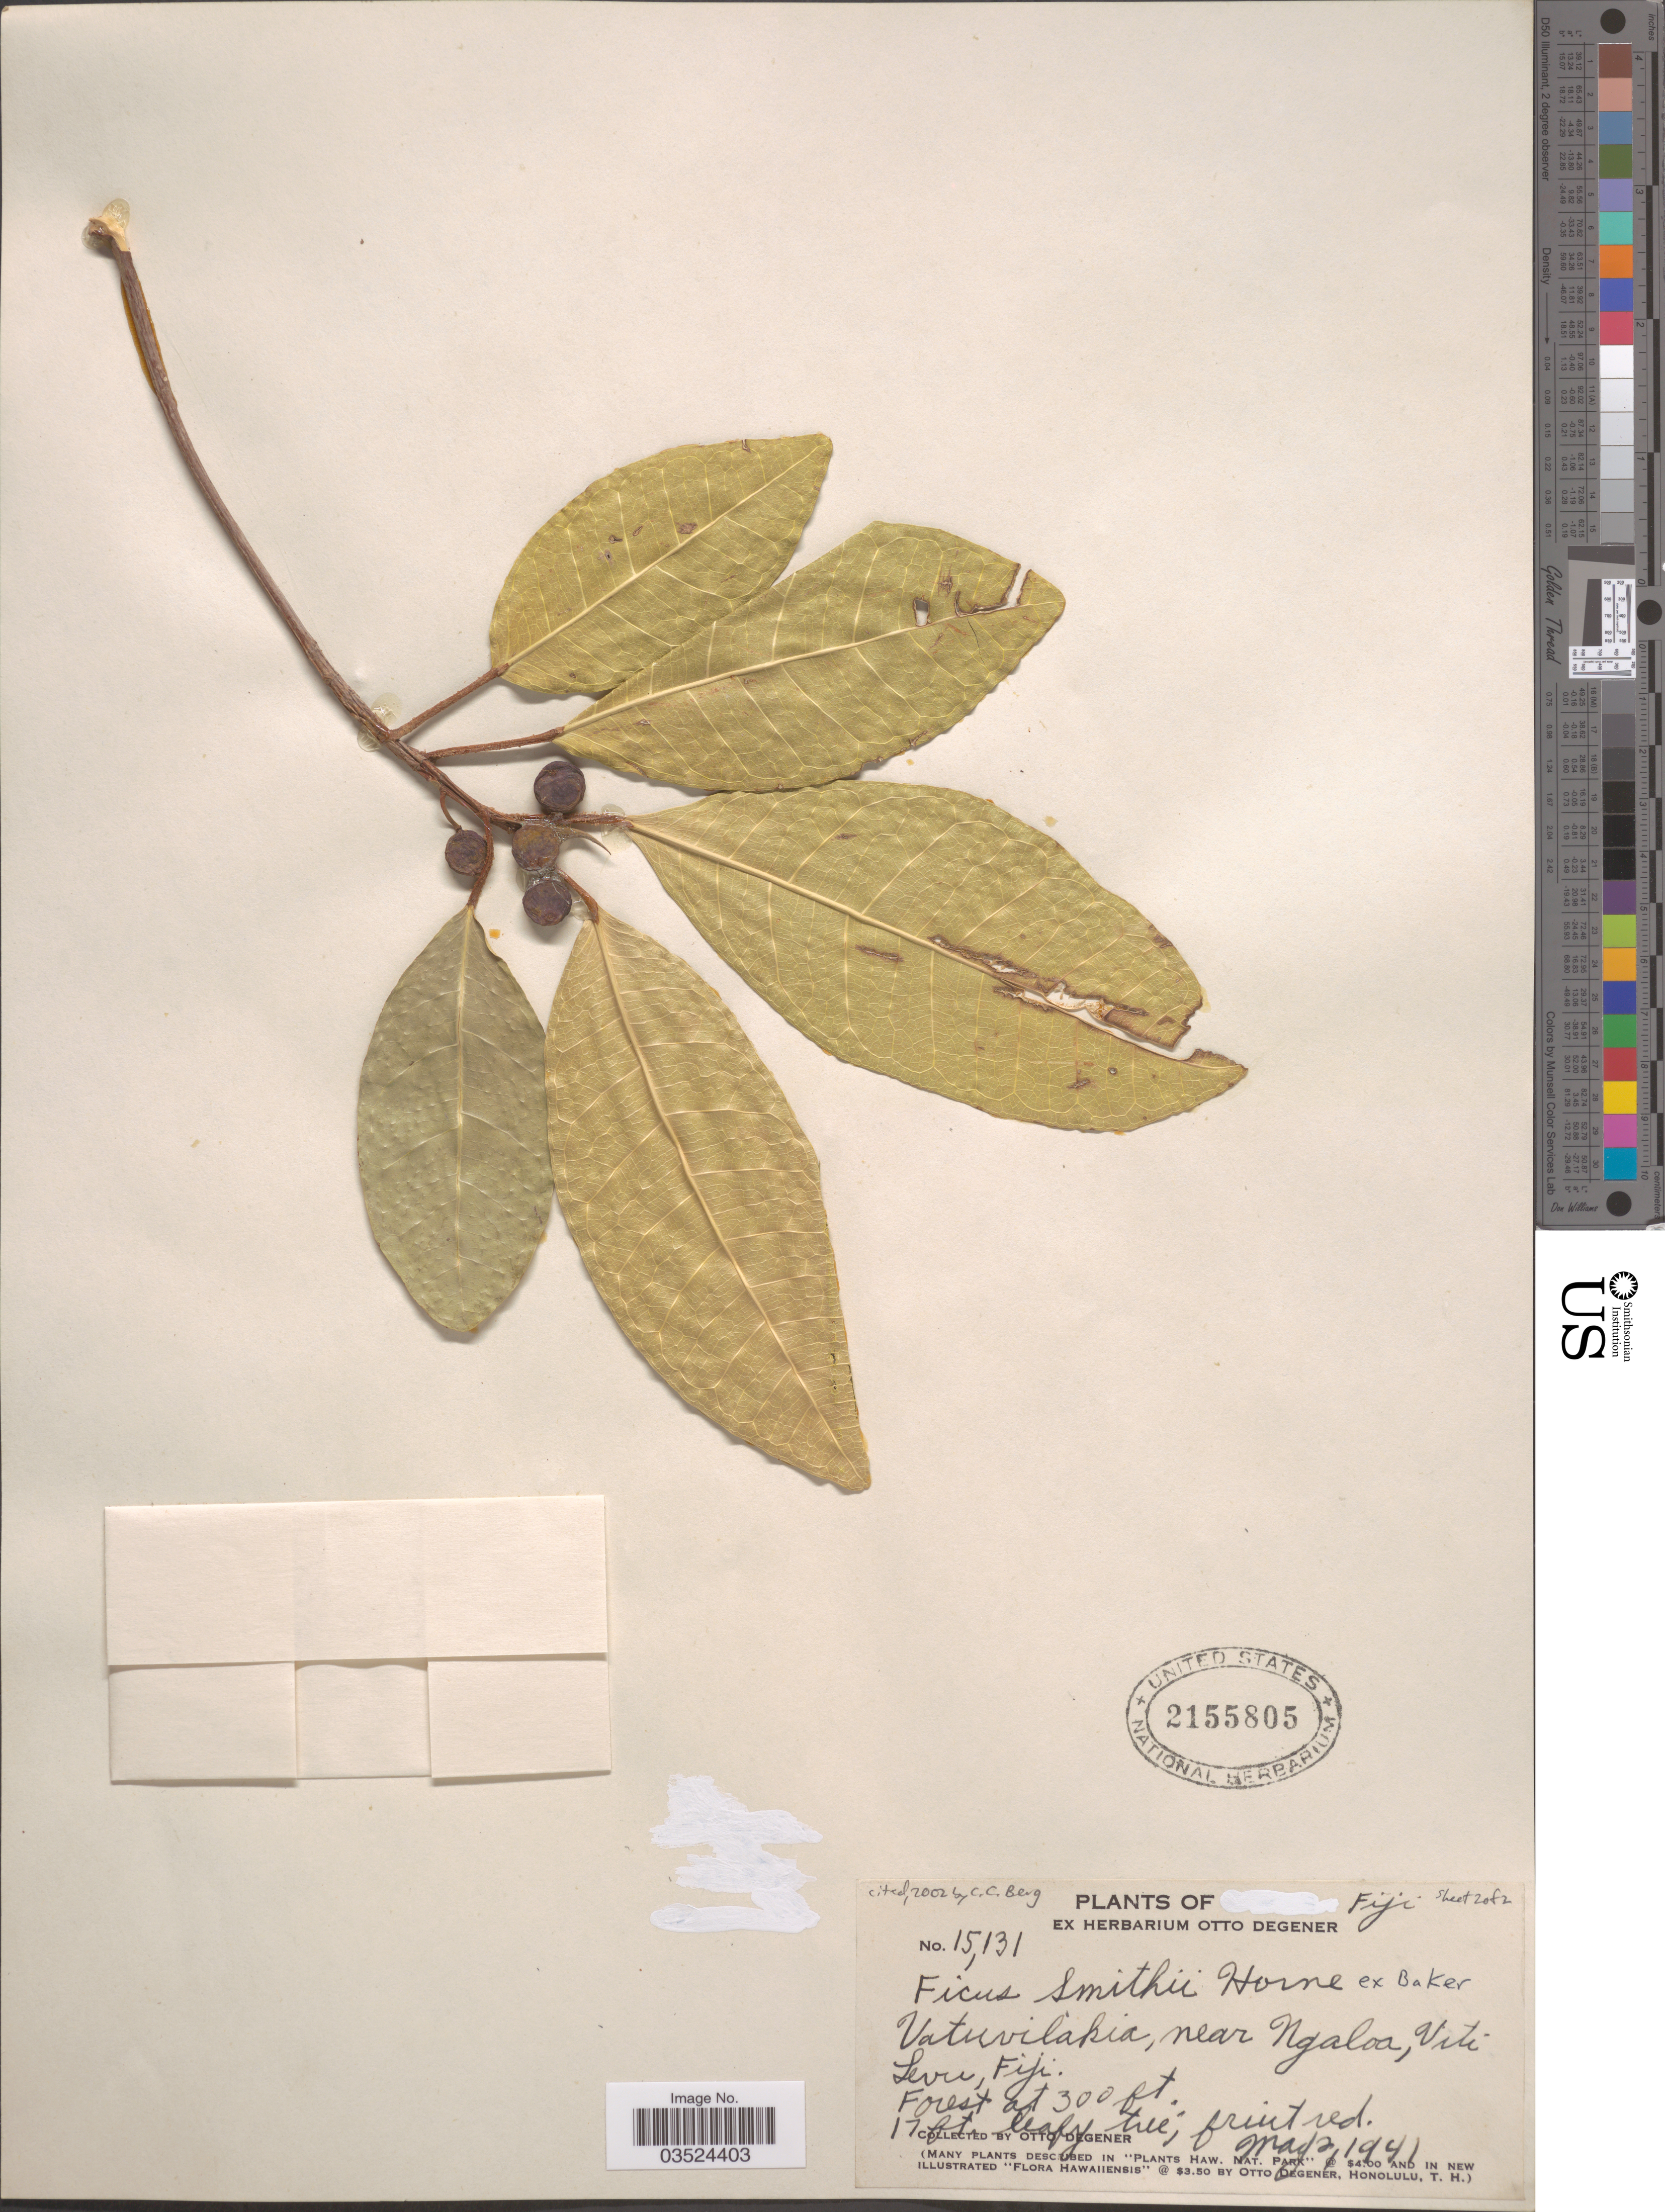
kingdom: Plantae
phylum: Tracheophyta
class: Magnoliopsida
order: Rosales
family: Moraceae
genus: Ficus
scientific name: Ficus smithii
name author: Horne ex Baker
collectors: O. Degener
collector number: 15131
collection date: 1941-05-02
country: Fiji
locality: Vatuvilakia, near Ngaloa, Viti Levu.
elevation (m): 91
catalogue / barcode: US 2155805